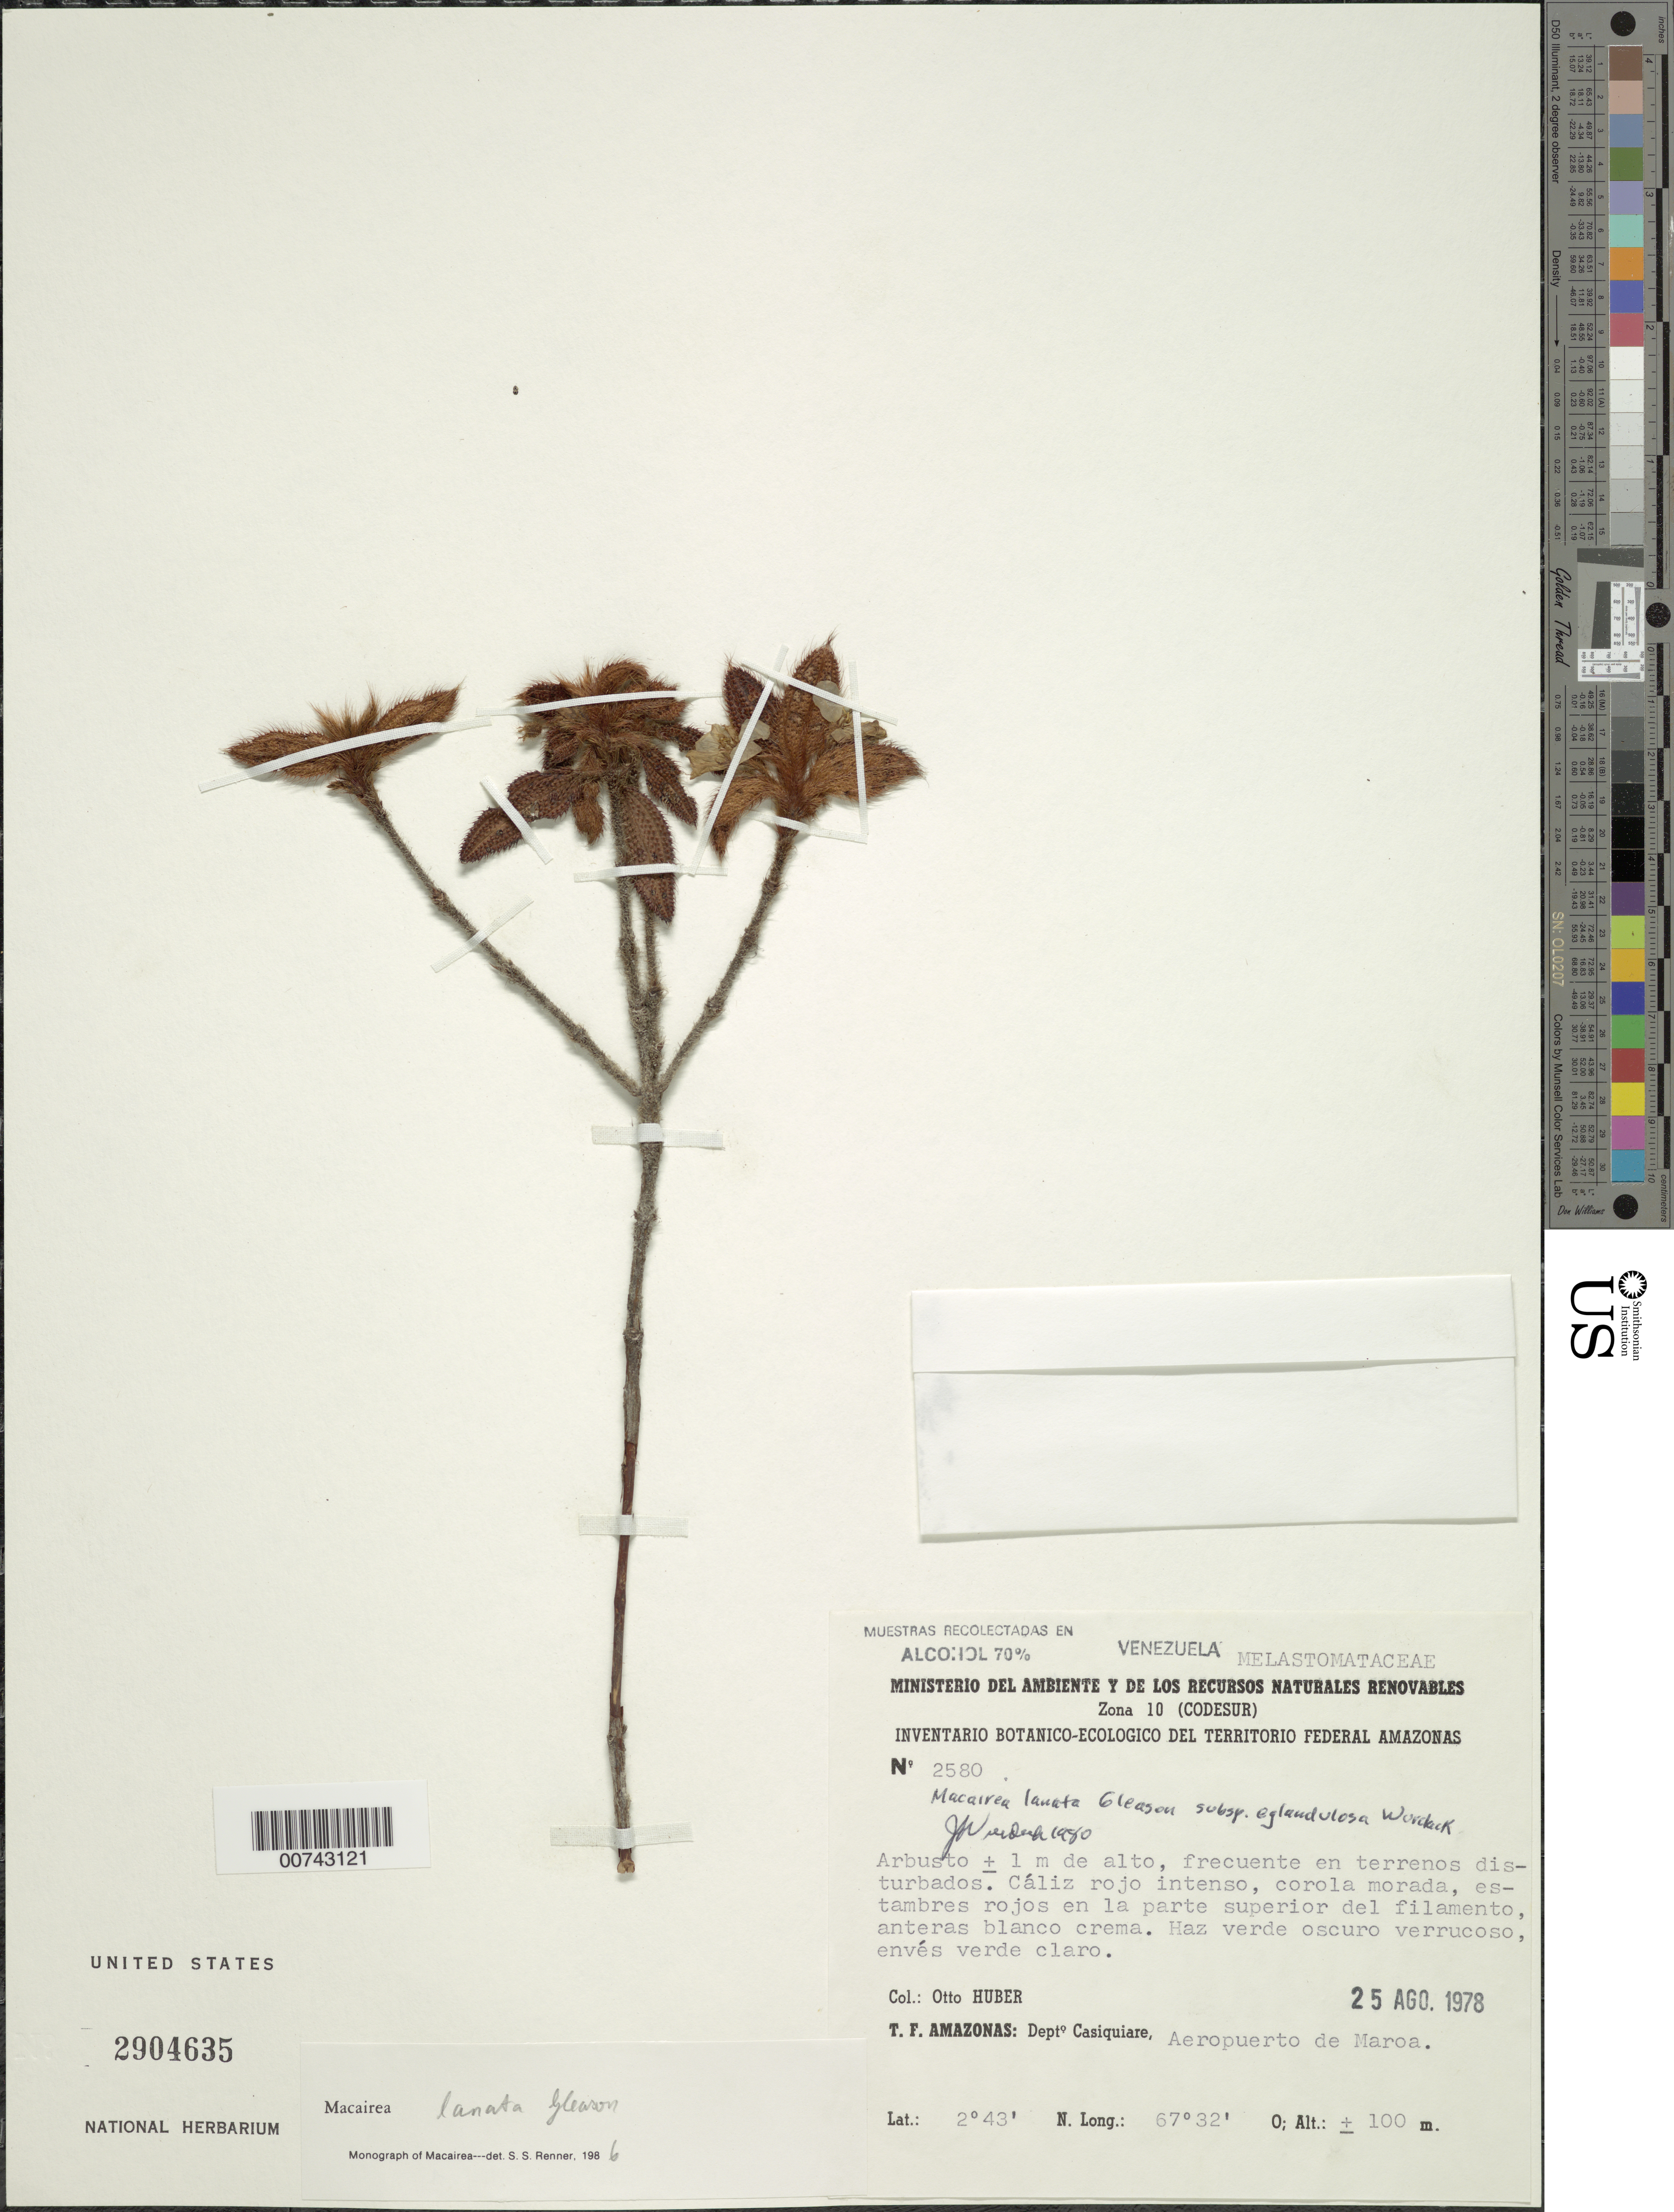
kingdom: Plantae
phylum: Tracheophyta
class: Magnoliopsida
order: Myrtales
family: Melastomataceae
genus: Macairea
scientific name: Macairea lanata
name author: Gleason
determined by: Wurdack, John J., (US), US (UNITED STATES)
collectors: O. Huber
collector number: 2580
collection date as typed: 25-Aug-78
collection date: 1978-08-25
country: Venezuela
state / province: Amazonas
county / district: Maroa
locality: Aeropuerta de Maroa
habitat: Terrenos disturbados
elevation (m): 100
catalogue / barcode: US 2904635